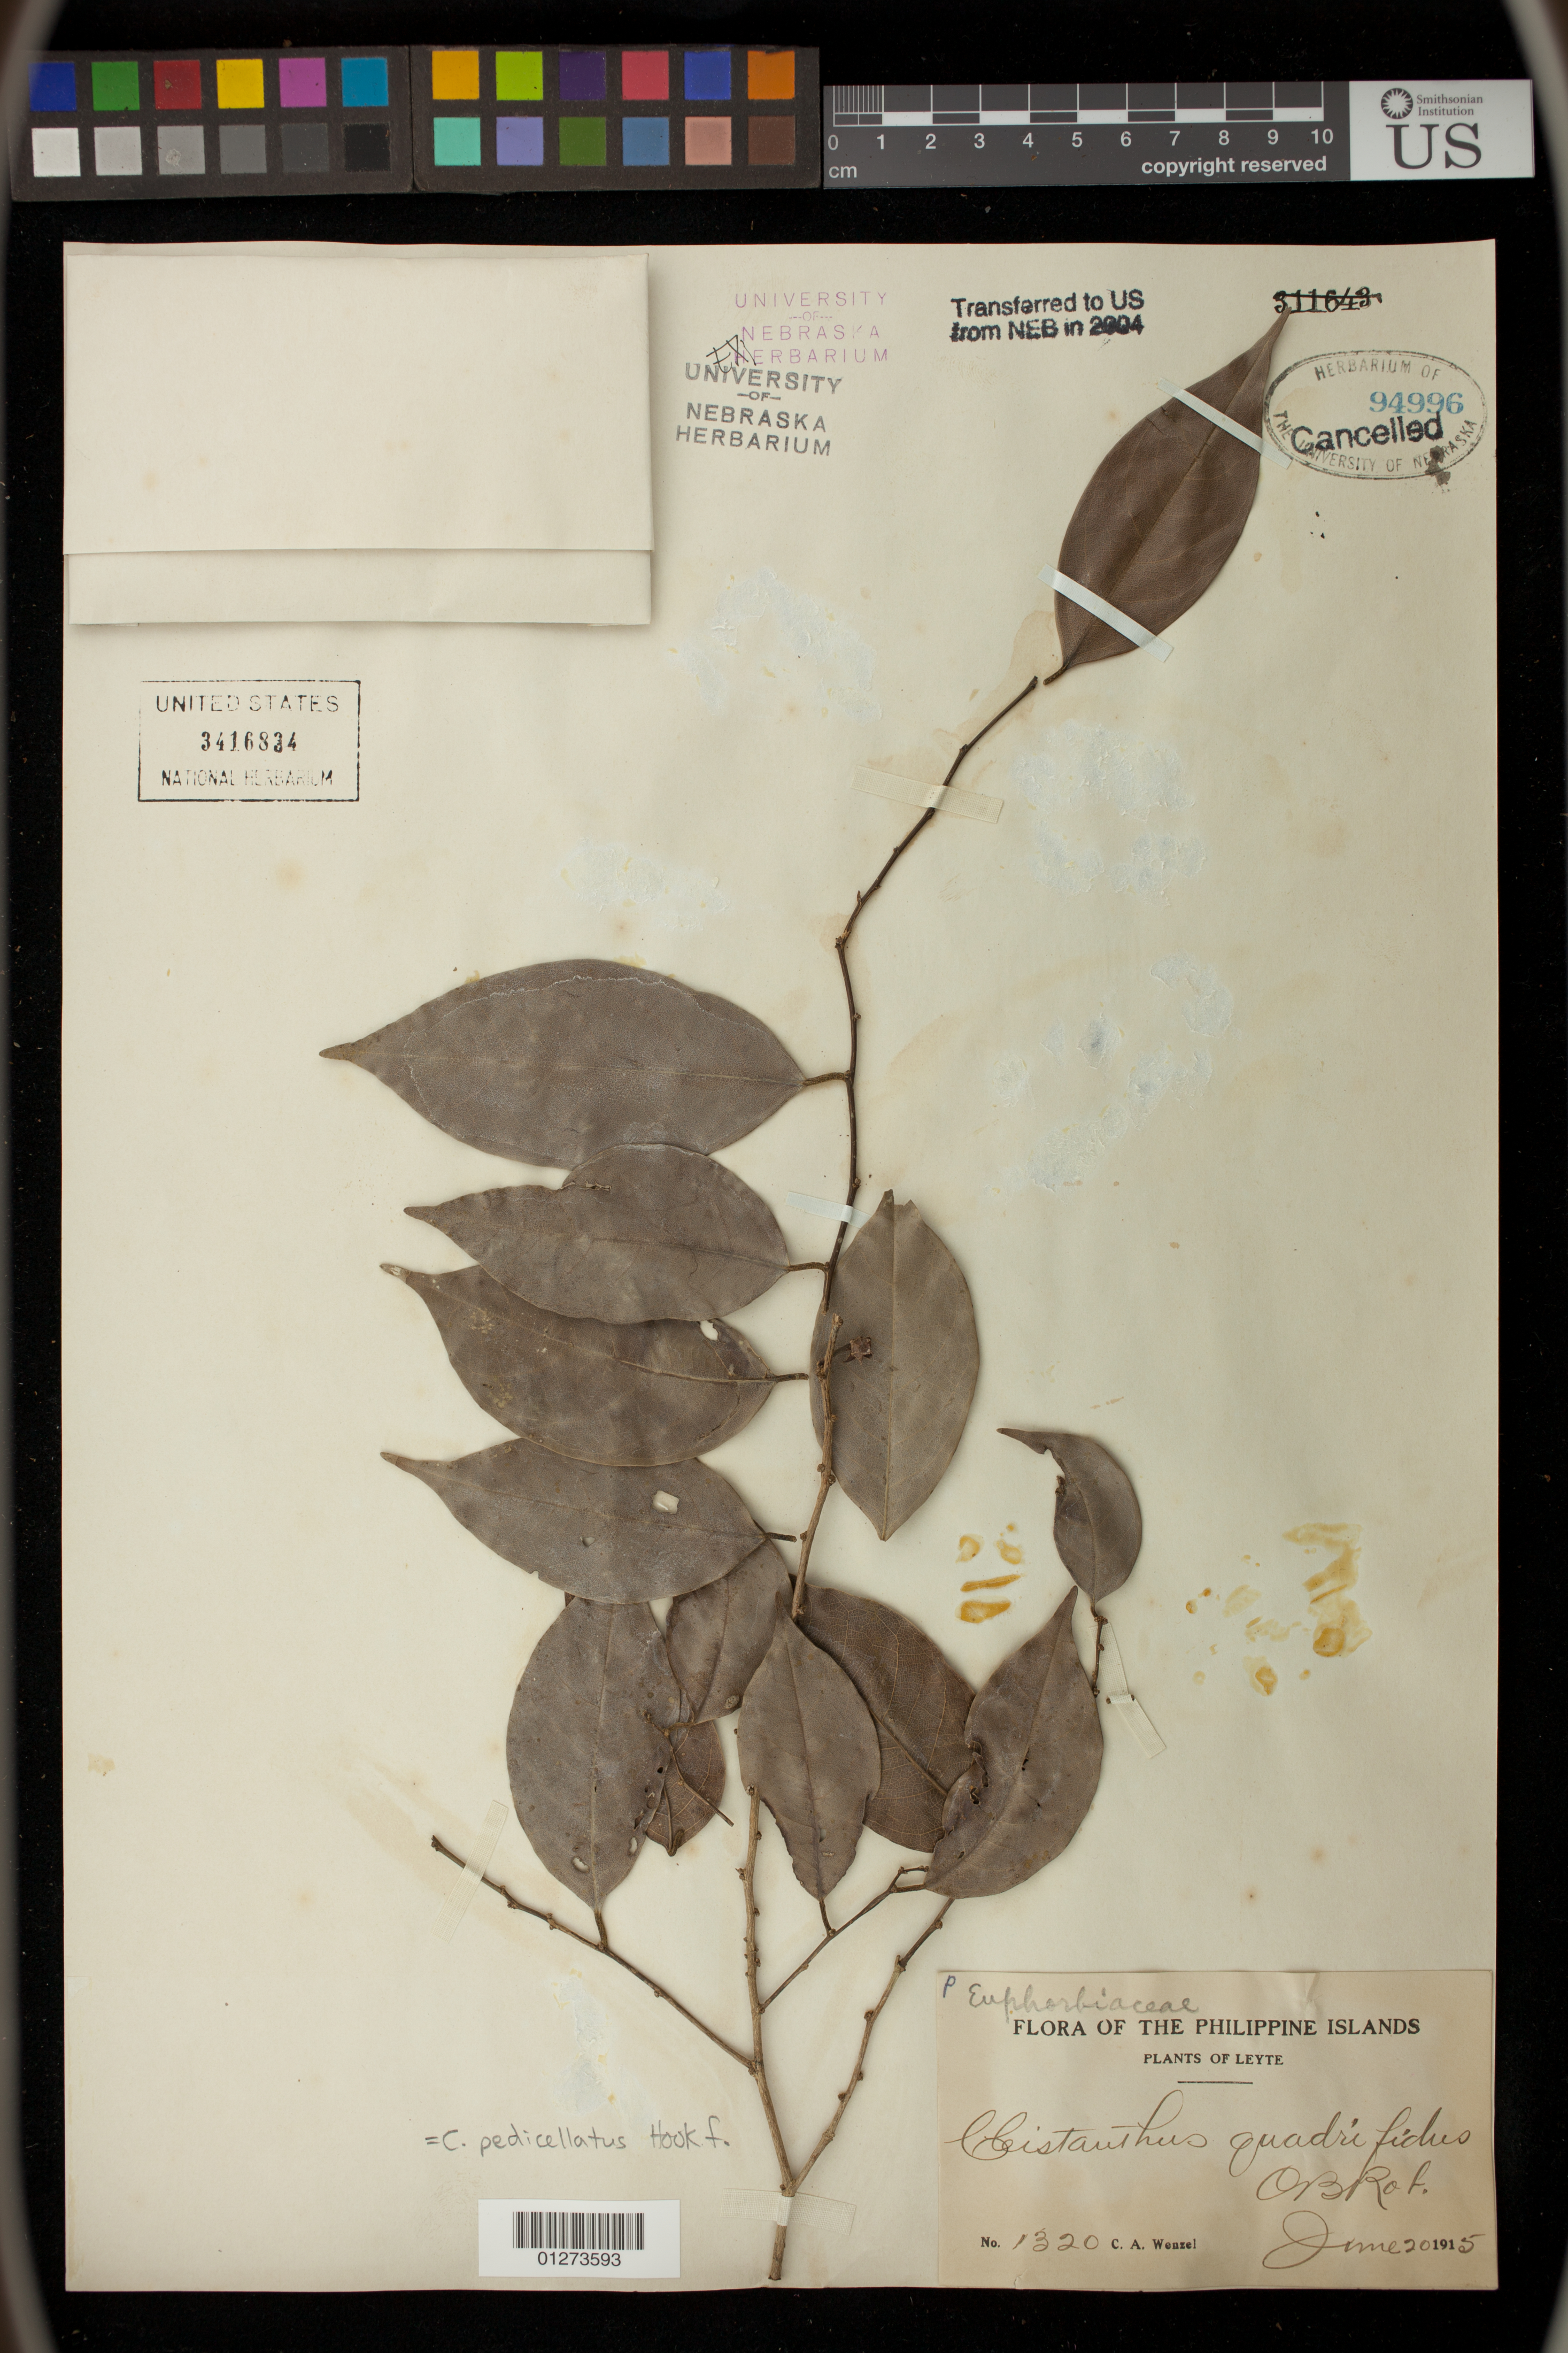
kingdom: Plantae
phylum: Tracheophyta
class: Magnoliopsida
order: Malpighiales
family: Phyllanthaceae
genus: Cleistanthus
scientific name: Cleistanthus pedicellatus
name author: Hook. f.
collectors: C. Wenzel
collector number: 1320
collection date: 1915-06-20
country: Philippines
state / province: Eastern Visayas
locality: Leyte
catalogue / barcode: US 3416834